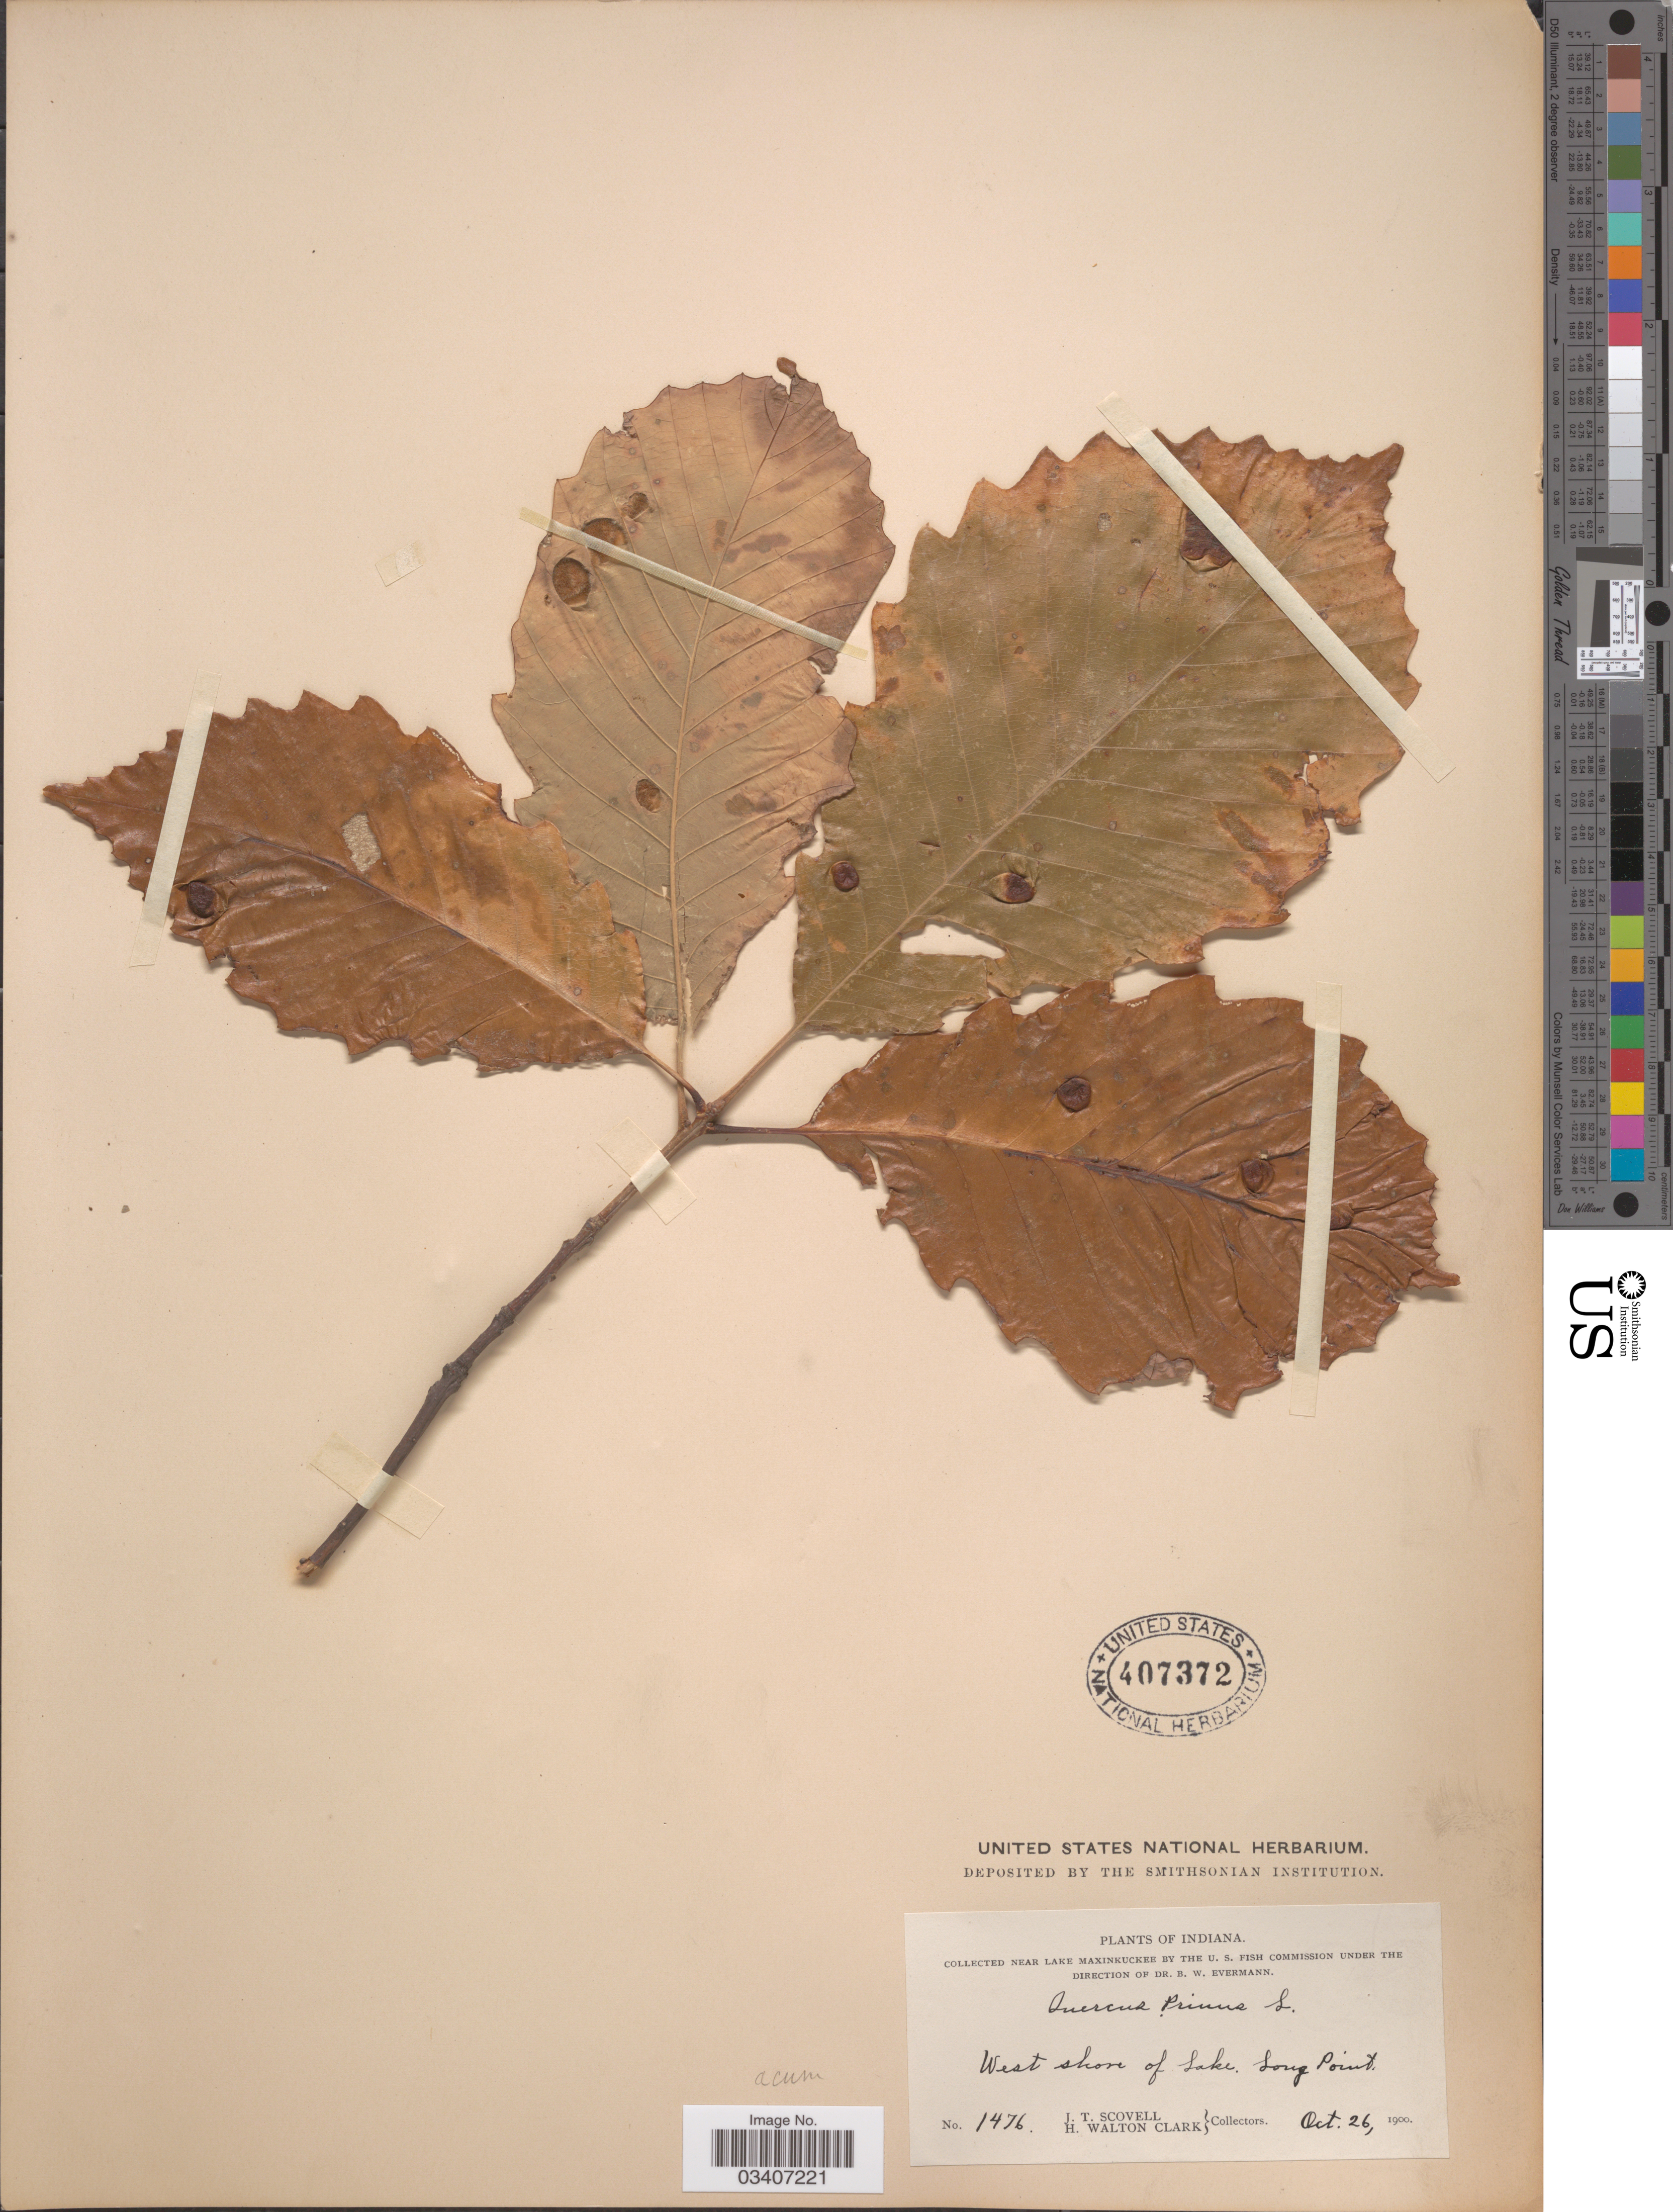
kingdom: Plantae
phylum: Tracheophyta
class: Magnoliopsida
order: Fagales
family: Fagaceae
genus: Quercus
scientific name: Quercus muehlenbergii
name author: Engelm.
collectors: J. T. Scovell & H. W. Clark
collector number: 1476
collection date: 1900-10-26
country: United States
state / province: Indiana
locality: Near Lake Maxinkuckee. West shore of Lake Long Point.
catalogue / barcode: US 407372